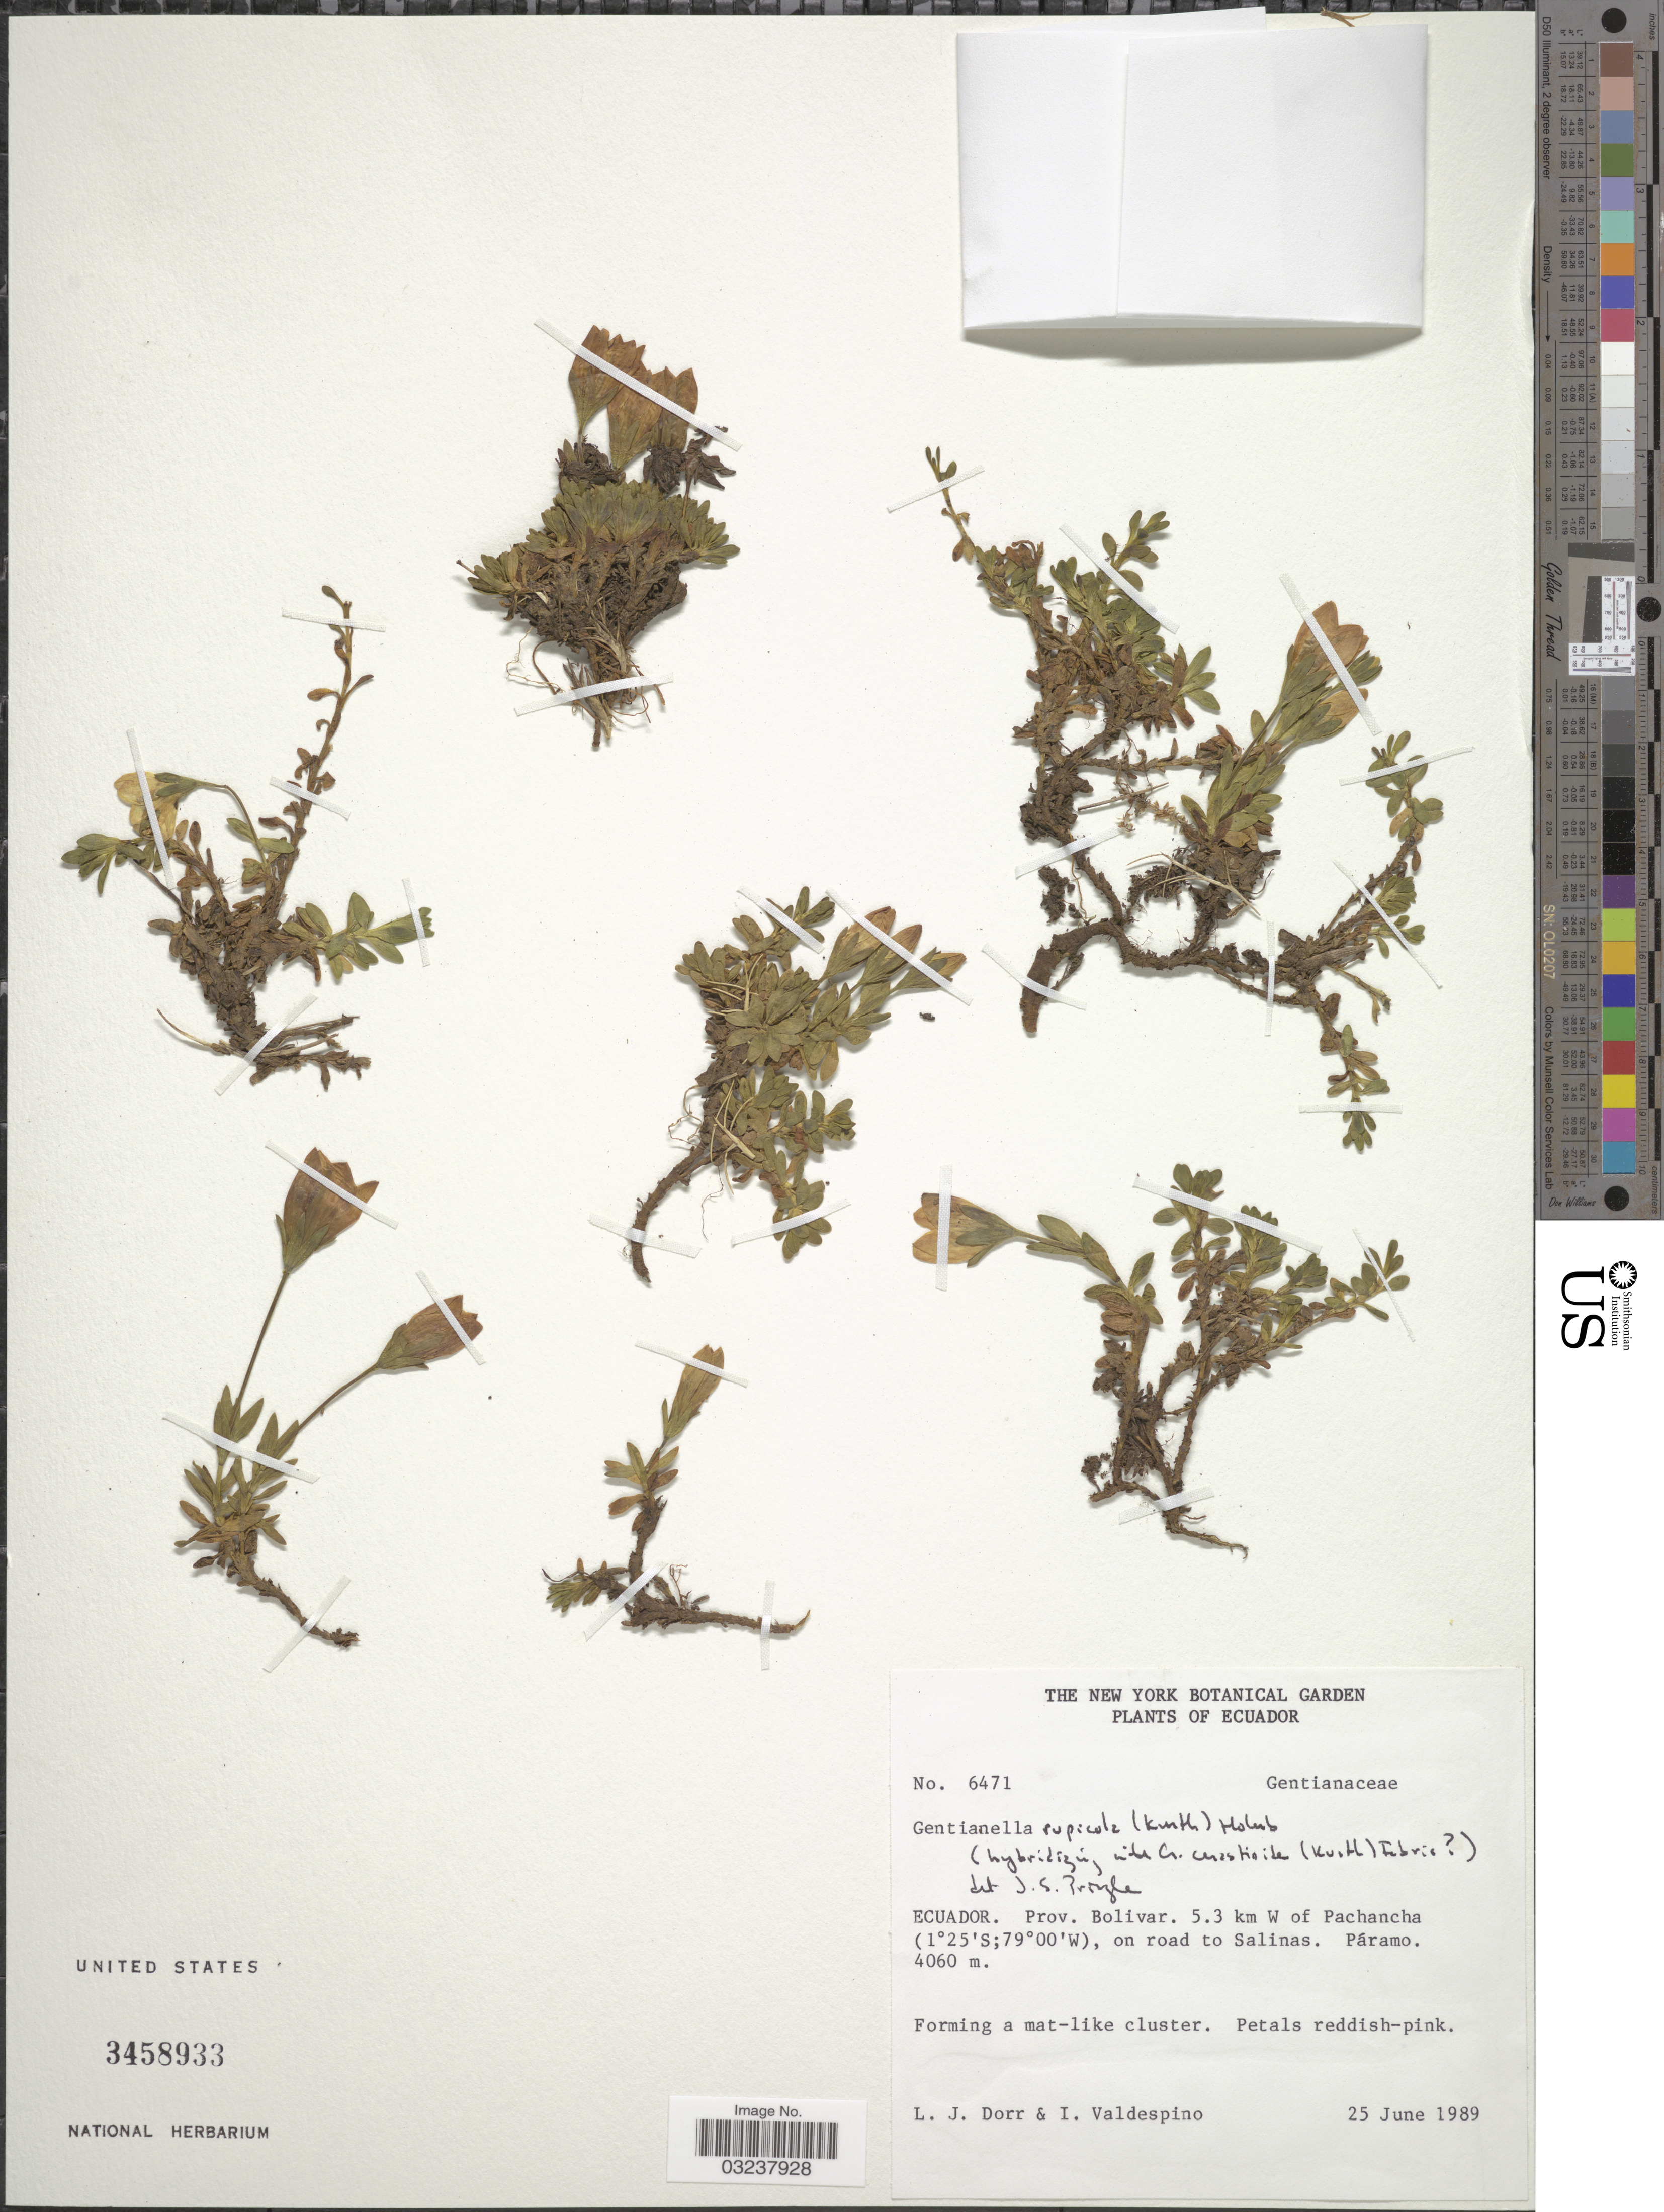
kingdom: Plantae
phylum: Tracheophyta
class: Magnoliopsida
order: Gentianales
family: Gentianaceae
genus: Gentianella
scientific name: Gentianella rupicola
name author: (Kunth) Holub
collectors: L. J. Dorr & I. Valdespino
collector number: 6471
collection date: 1989-06-25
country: Ecuador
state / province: Bolívar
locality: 5.3 km W of Pachancha, on road to Salinas.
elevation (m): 4060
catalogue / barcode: US 3458933